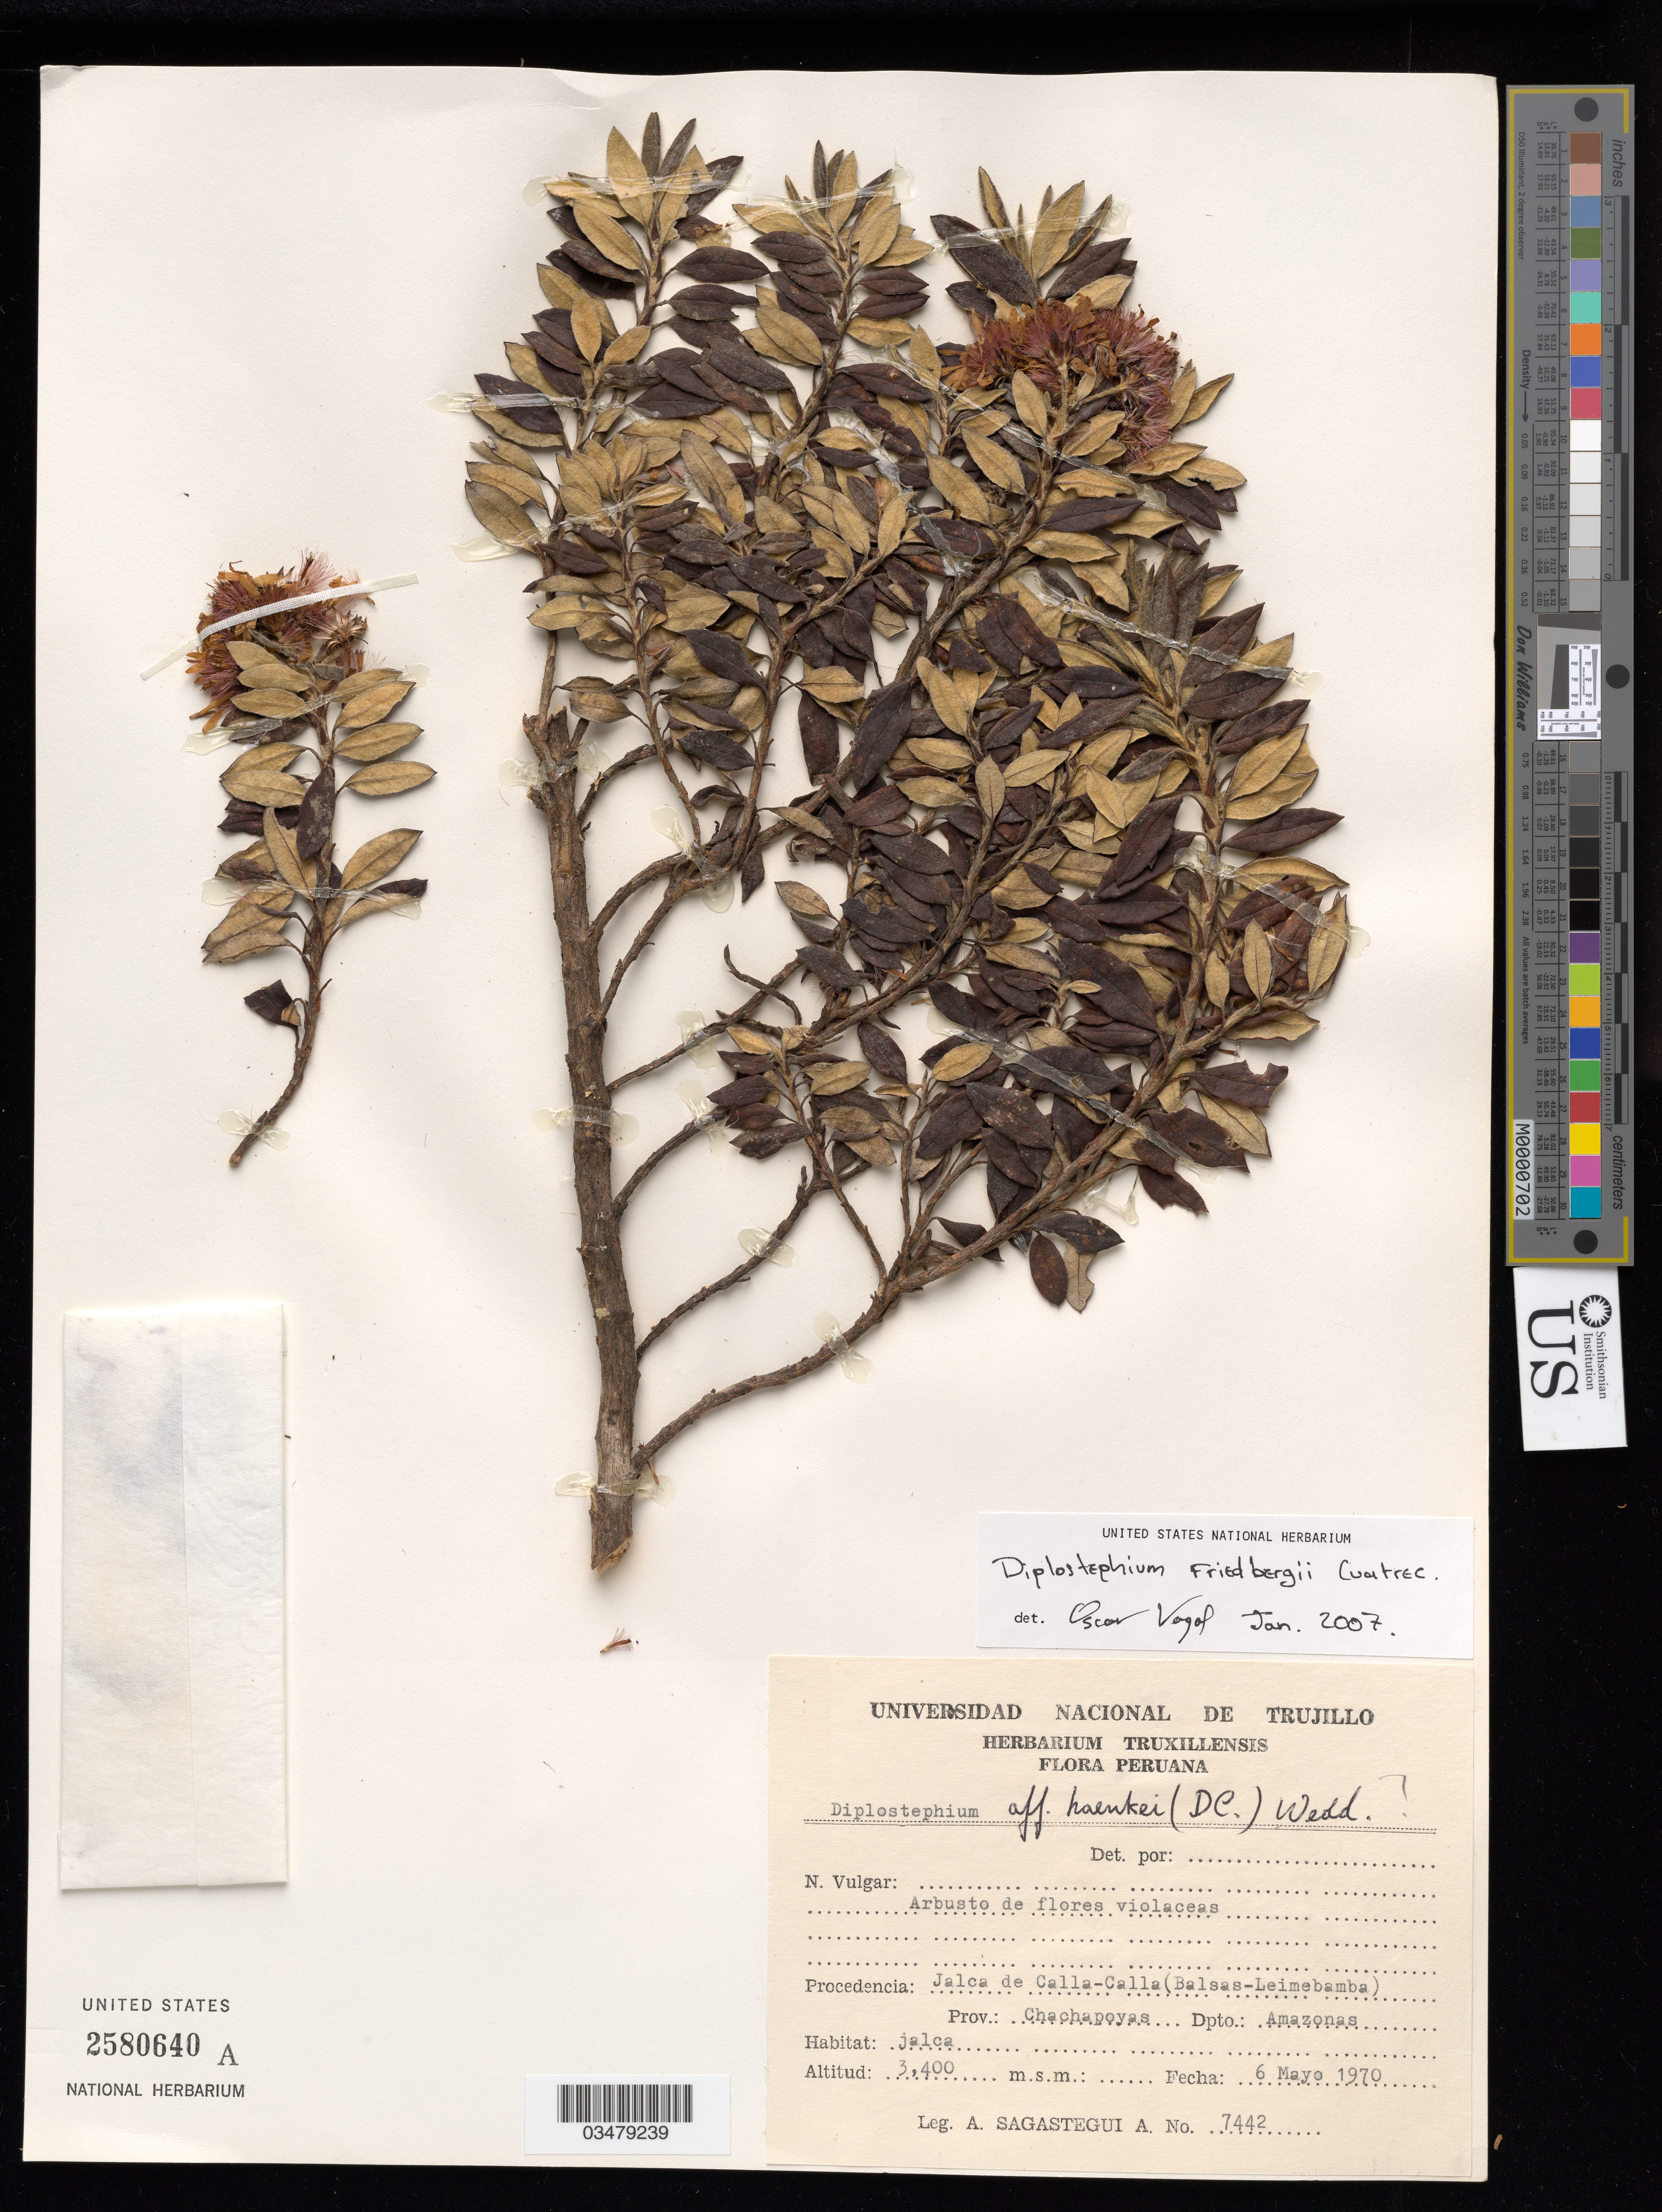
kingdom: Plantae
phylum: Tracheophyta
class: Magnoliopsida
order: Asterales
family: Asteraceae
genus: Diplostephium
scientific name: Diplostephium friedbergii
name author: Cuatrec.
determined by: Vargas, Oscar M.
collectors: A. Sagástegui A.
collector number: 7442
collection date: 1970-05-06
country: Peru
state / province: Amazonas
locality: Procedencia Jalca de Calla-Calla (Balsas-Leimebamba), Prov. Chachapoyas, Dpto. Amazonas.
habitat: Jalca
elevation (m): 3400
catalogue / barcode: US 2580640A